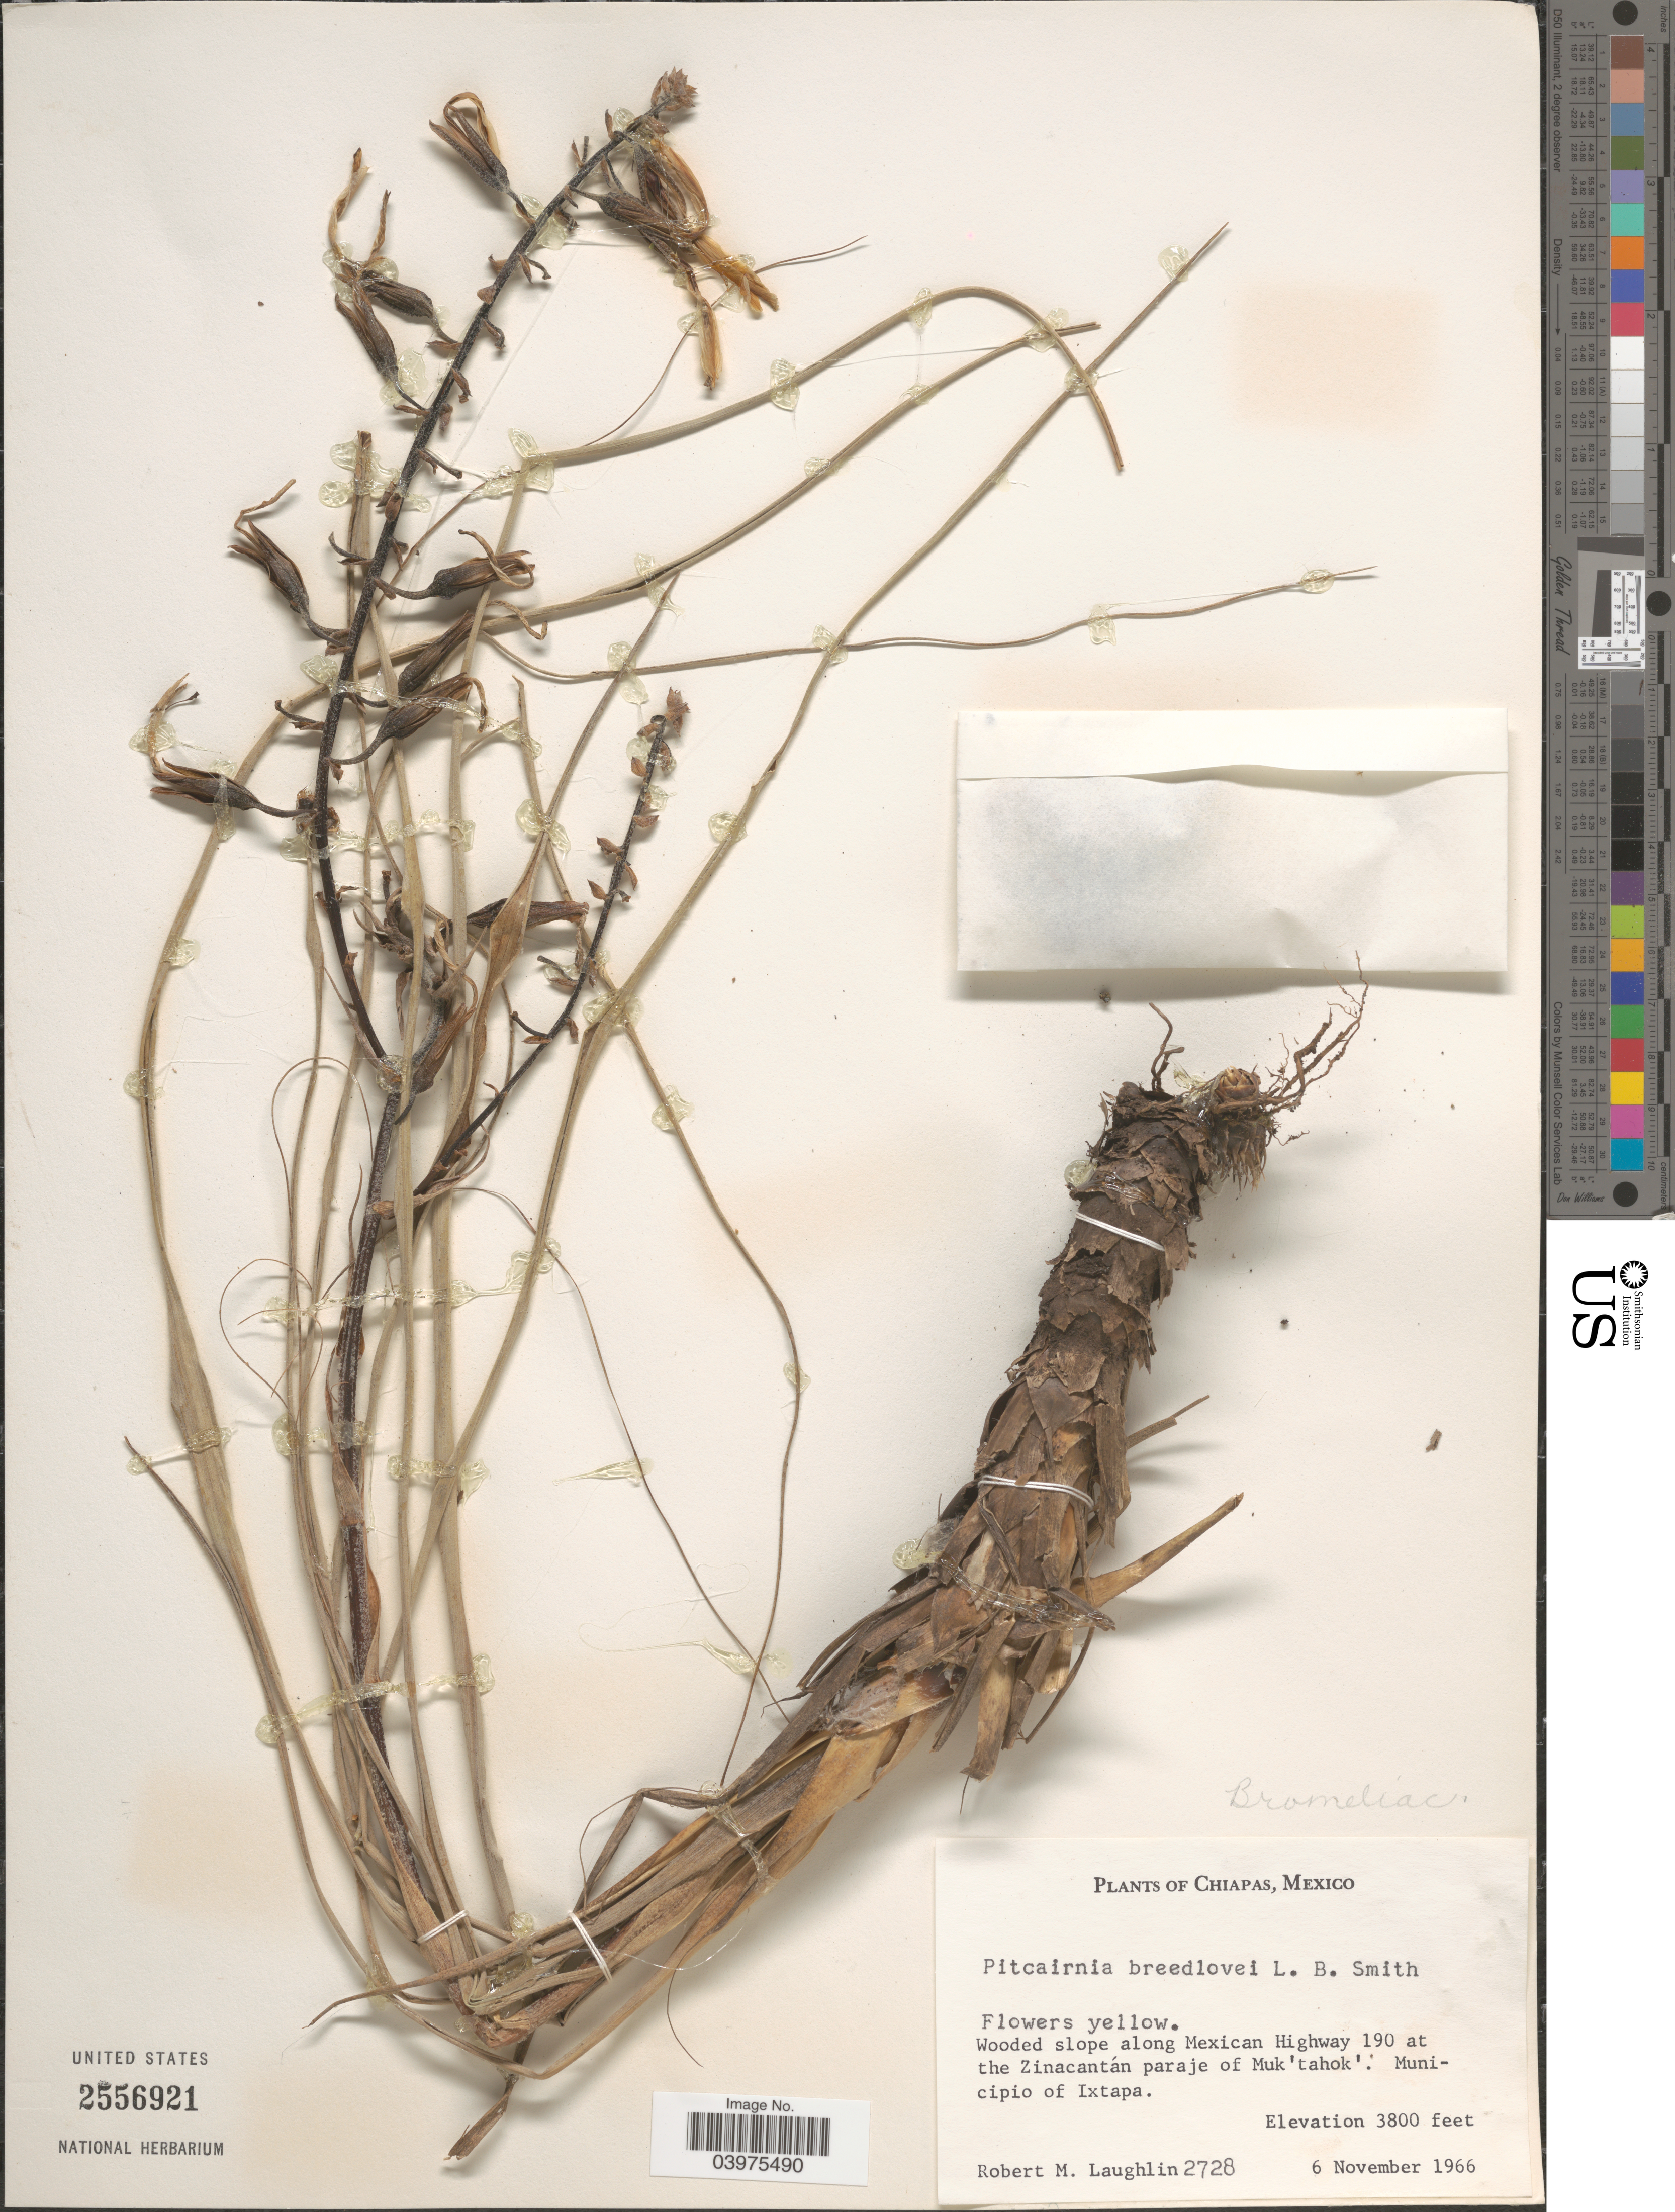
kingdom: Plantae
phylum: Tracheophyta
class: Liliopsida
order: Poales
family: Bromeliaceae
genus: Pitcairnia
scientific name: Pitcairnia breedlovei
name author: L.B. Sm.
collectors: R. M. Laughlin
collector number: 2728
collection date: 1966-11-06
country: Mexico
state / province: Chiapas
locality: Wooded slope along Mexican Highway 190 at the Zinacantán paraje of Muk 'tahok'. Municipio of Ixtapa.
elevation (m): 1158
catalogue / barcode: US 2556921